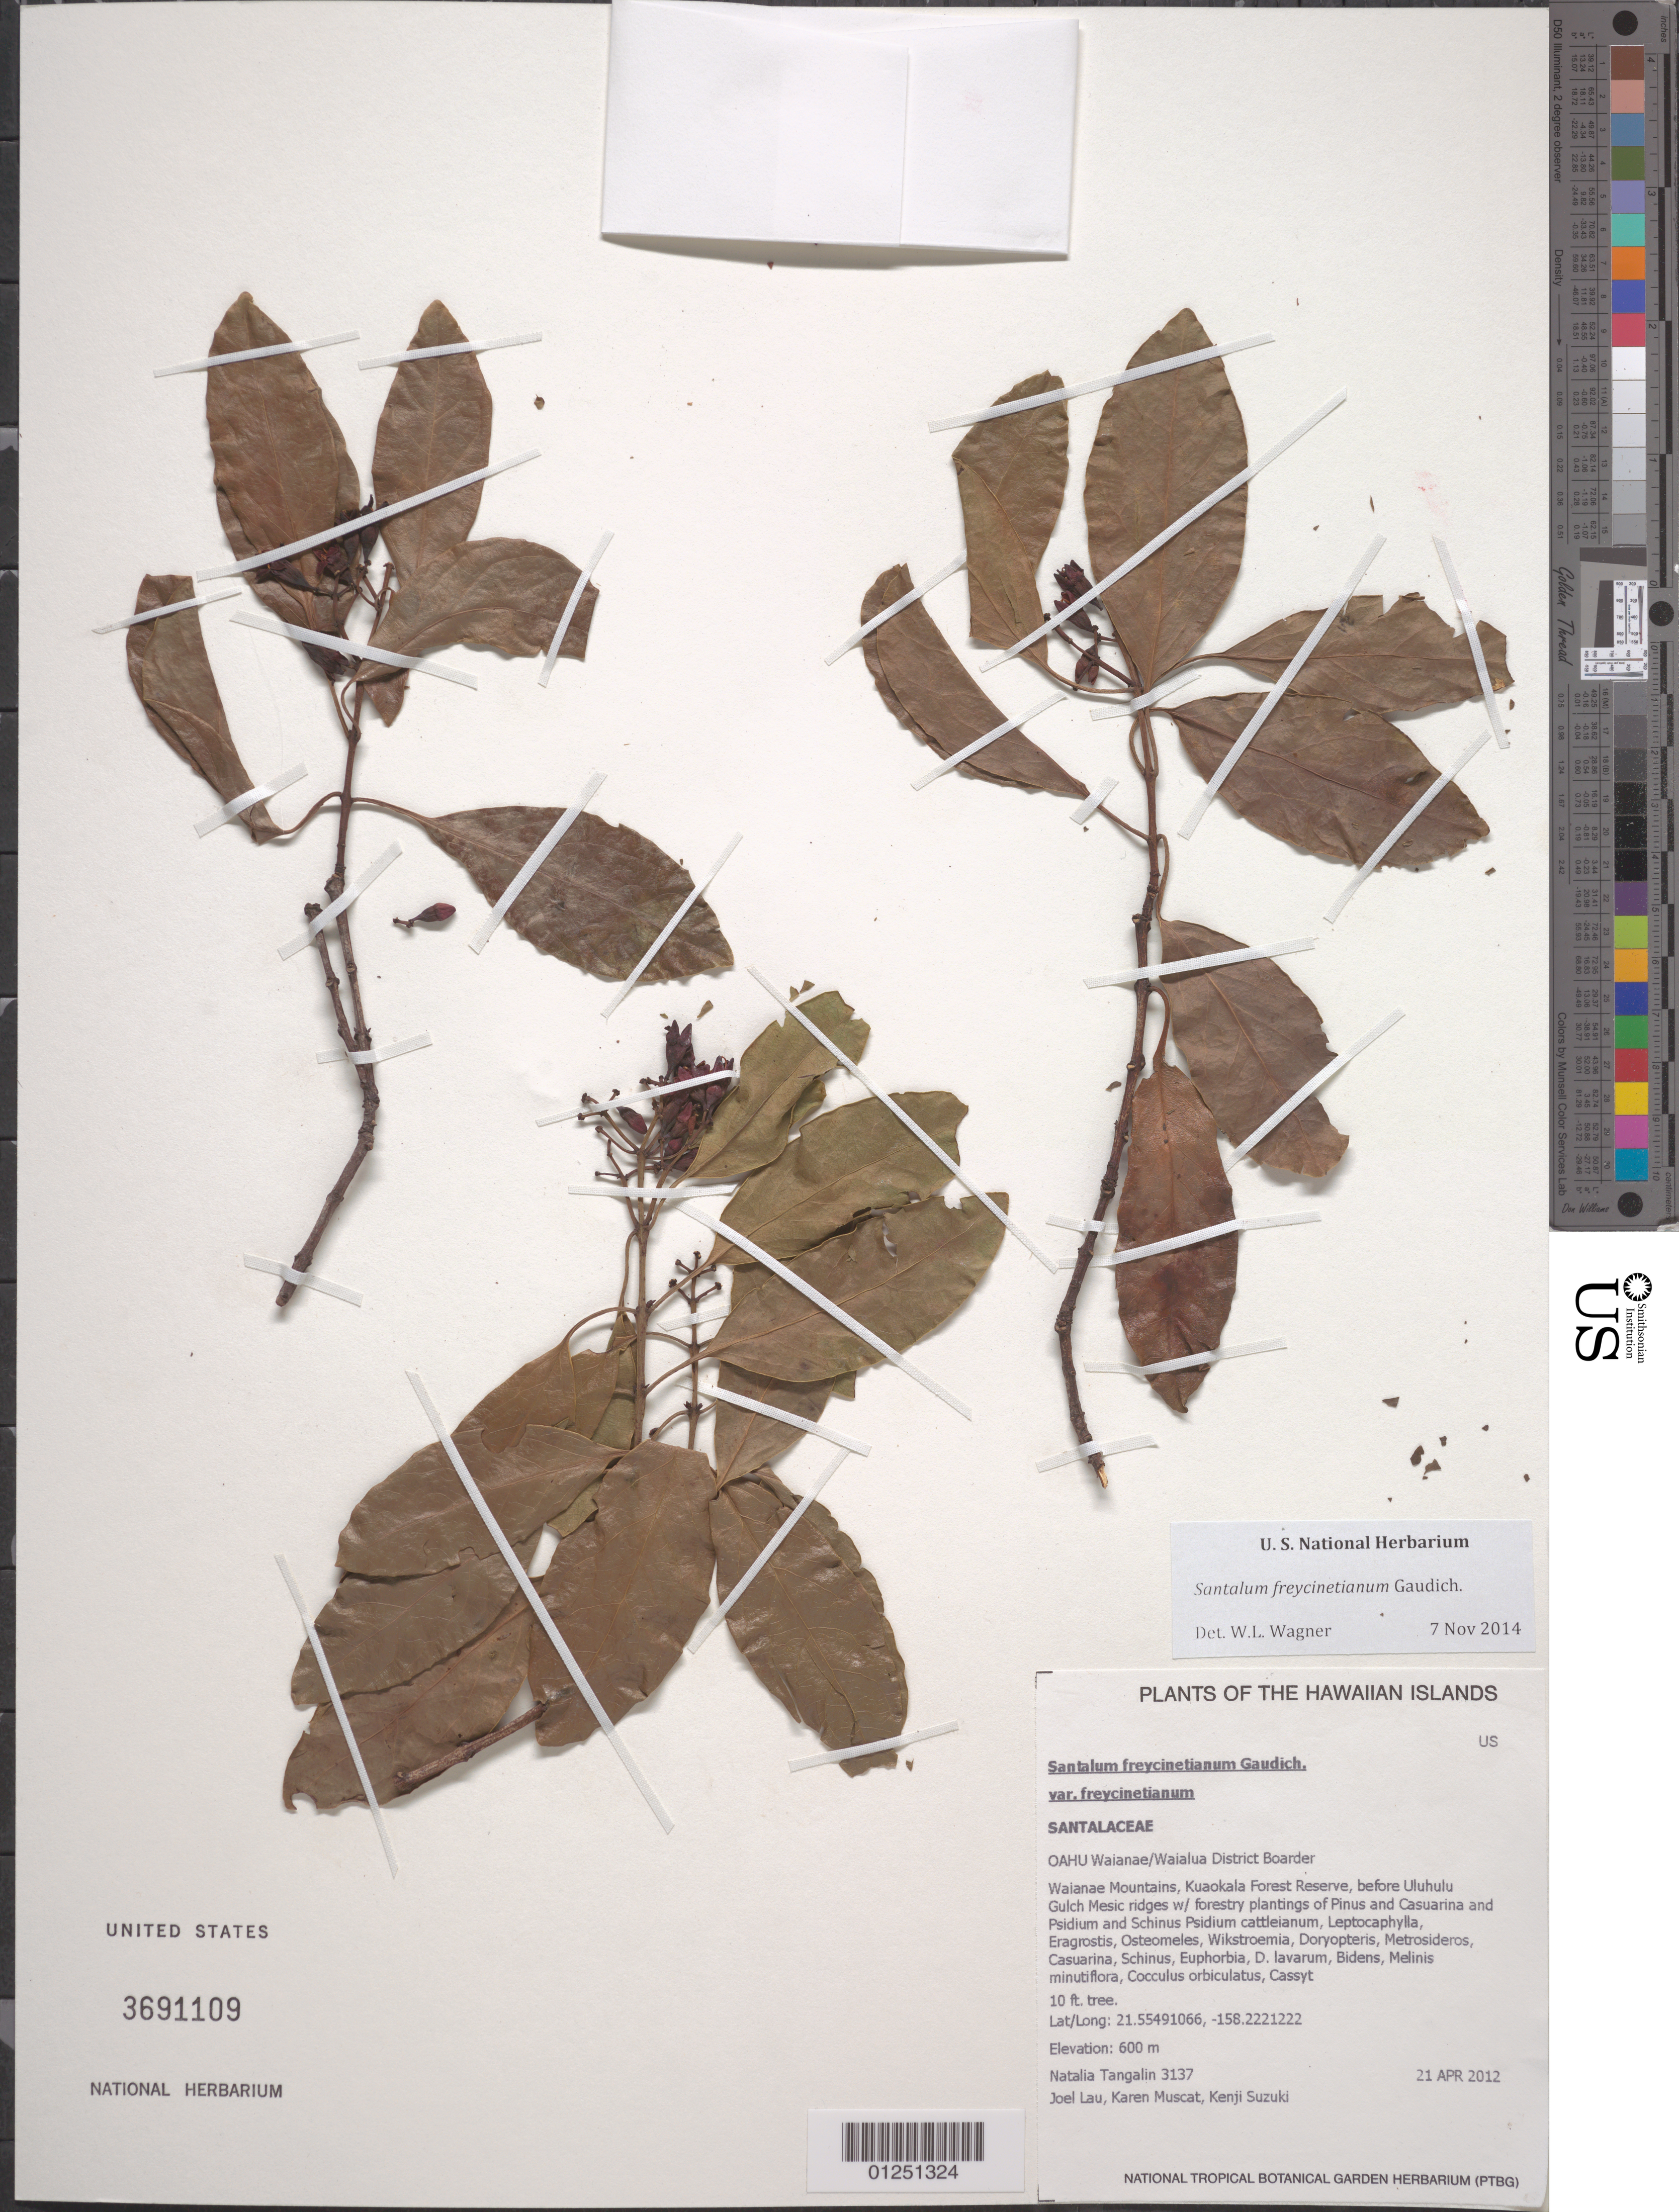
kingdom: Plantae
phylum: Tracheophyta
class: Magnoliopsida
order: Santalales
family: Santalaceae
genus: Santalum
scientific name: Santalum freycinetianum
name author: Gaudich.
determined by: Wagner, W. L., (BOT), Smithsonian Institution - National Museum of Natural History (UNITED STATES)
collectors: N. Tangalin, J. Lau, K. Muscat & K. Suzuki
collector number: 3137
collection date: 2012-04-21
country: United States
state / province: Hawaii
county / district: Honolulu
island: Oahu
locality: Waianae/Waialua District Border, Waianae Mountains, Kuaokala Forest Reserve, before Uluhulu Gulch.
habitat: Mesic ridges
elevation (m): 600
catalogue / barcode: US 3691109